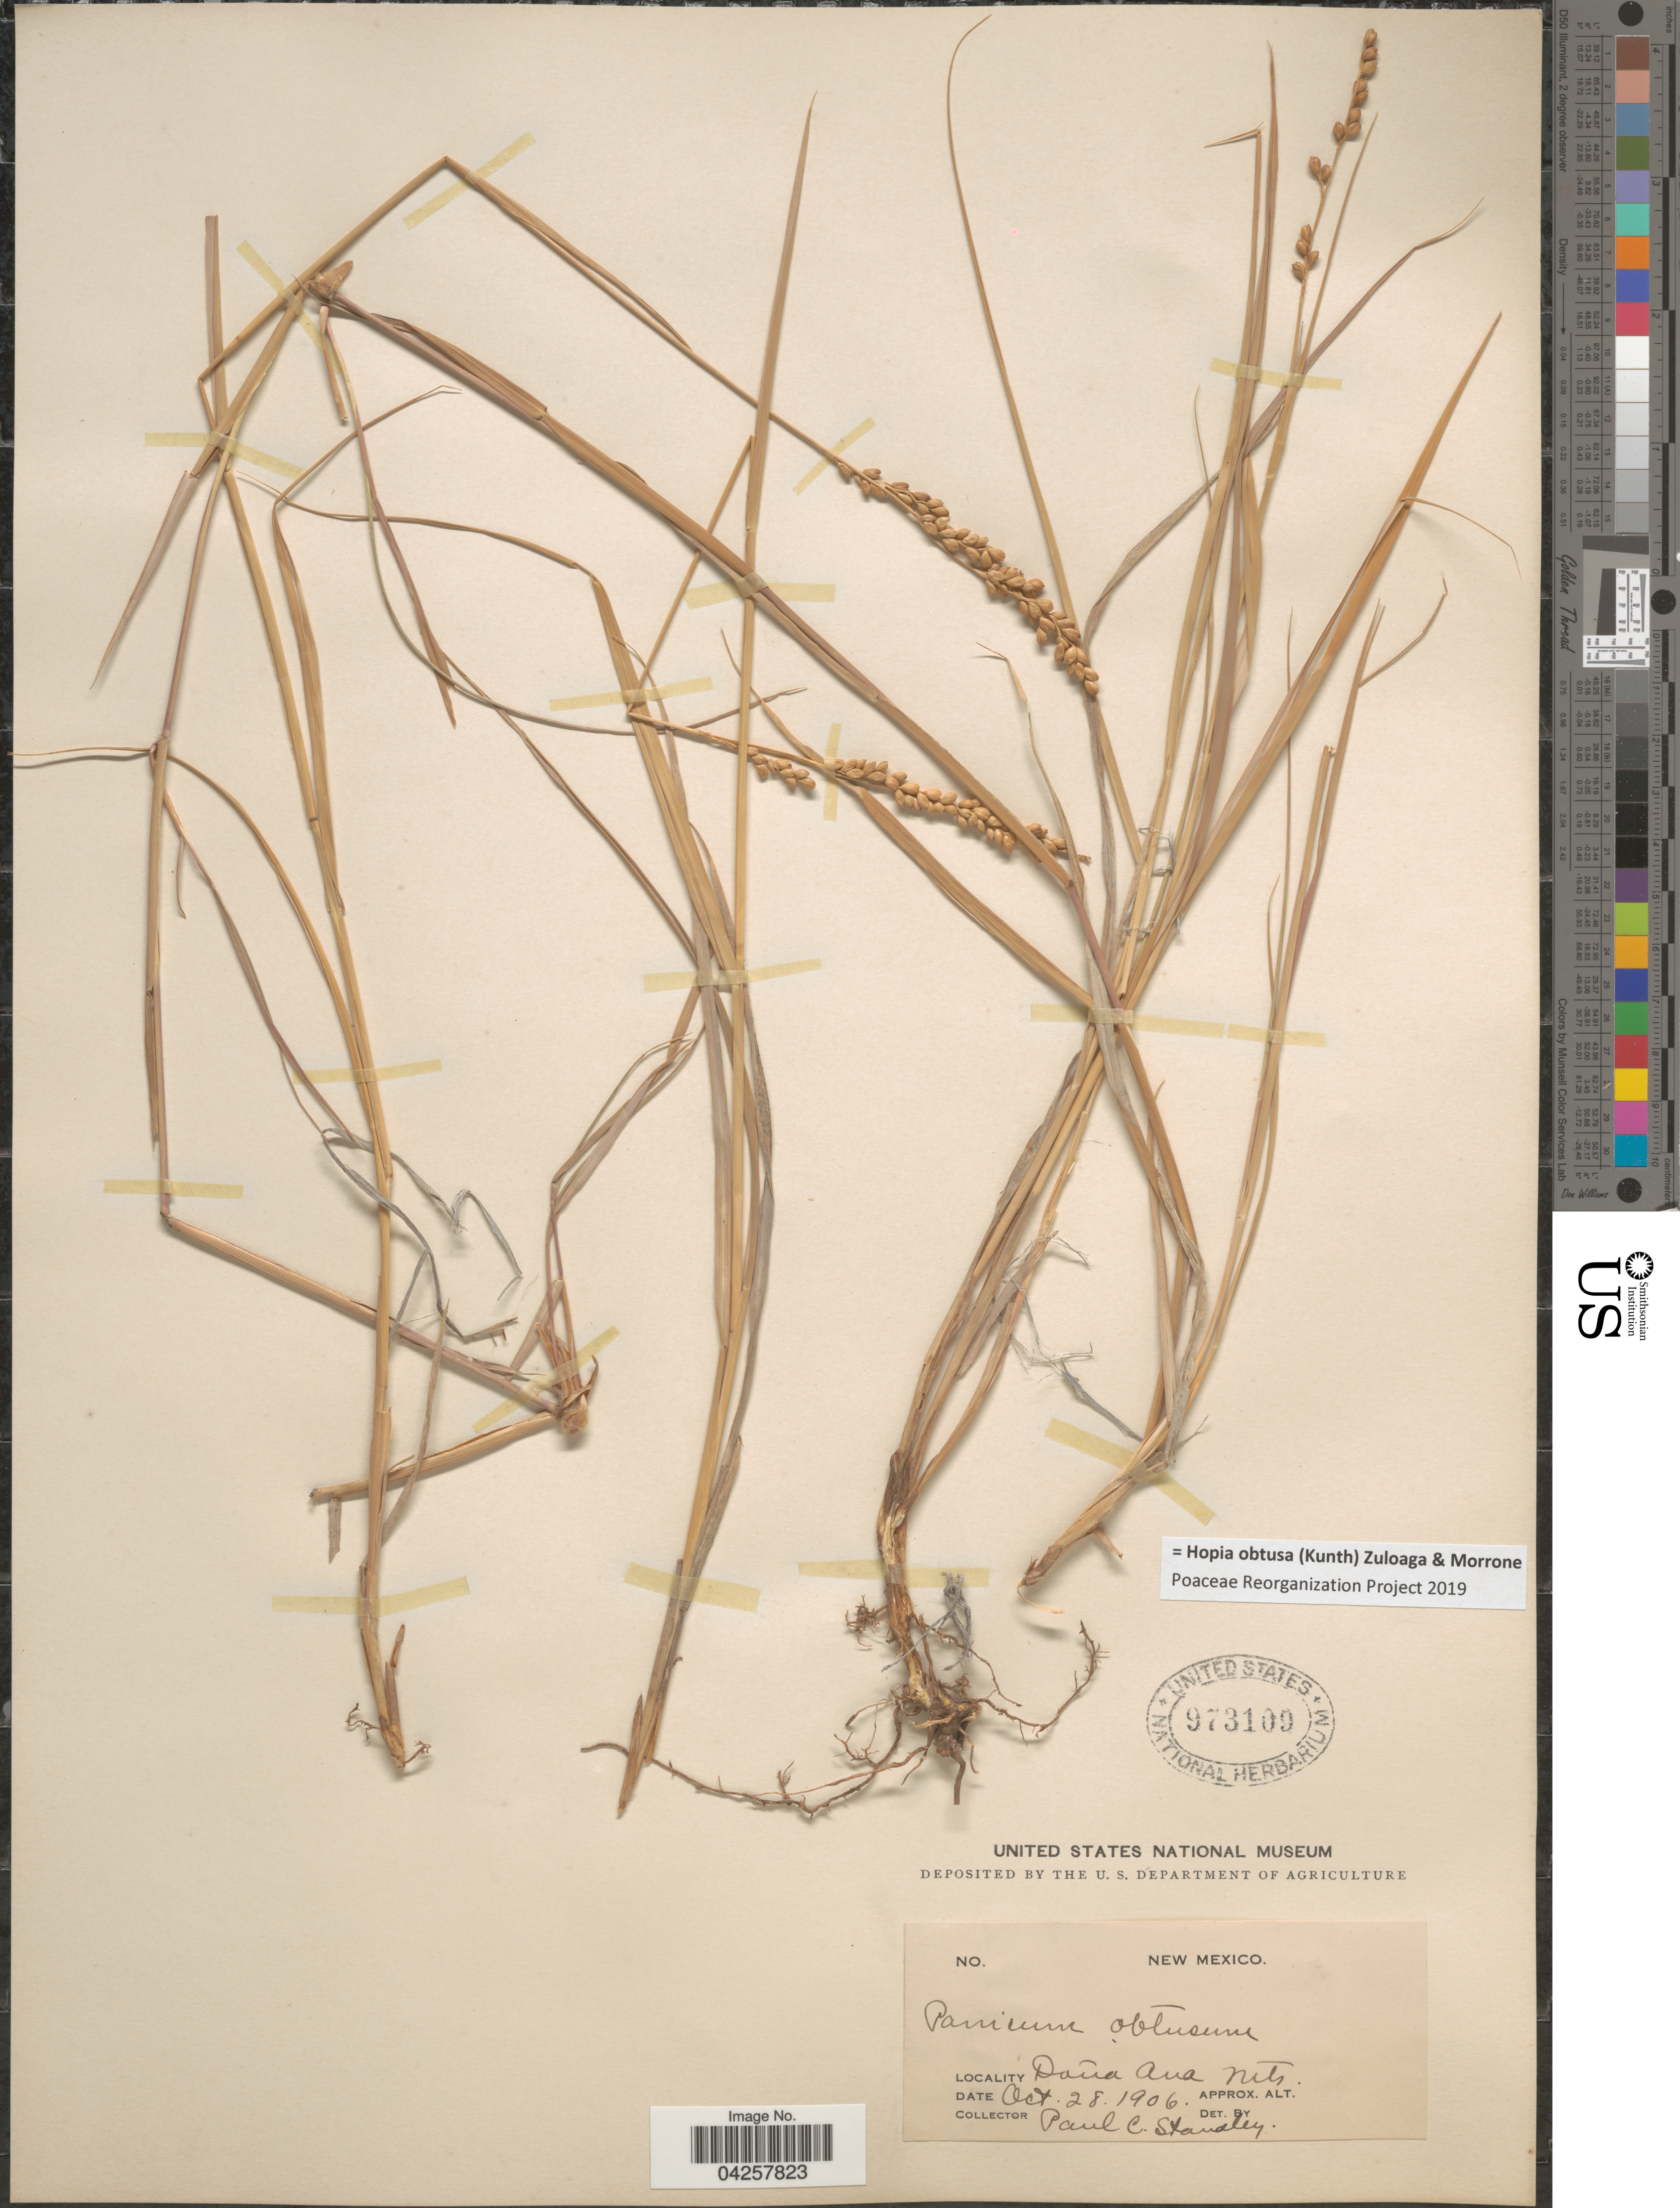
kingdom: Plantae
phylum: Tracheophyta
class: Liliopsida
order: Poales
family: Poaceae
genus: Hopia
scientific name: Hopia obtusa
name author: (Kunth) Zuloaga & Morrone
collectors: P. C. Standley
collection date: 1906-10-28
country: United States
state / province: New Mexico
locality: Doña Ana Mts.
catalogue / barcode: US 973109